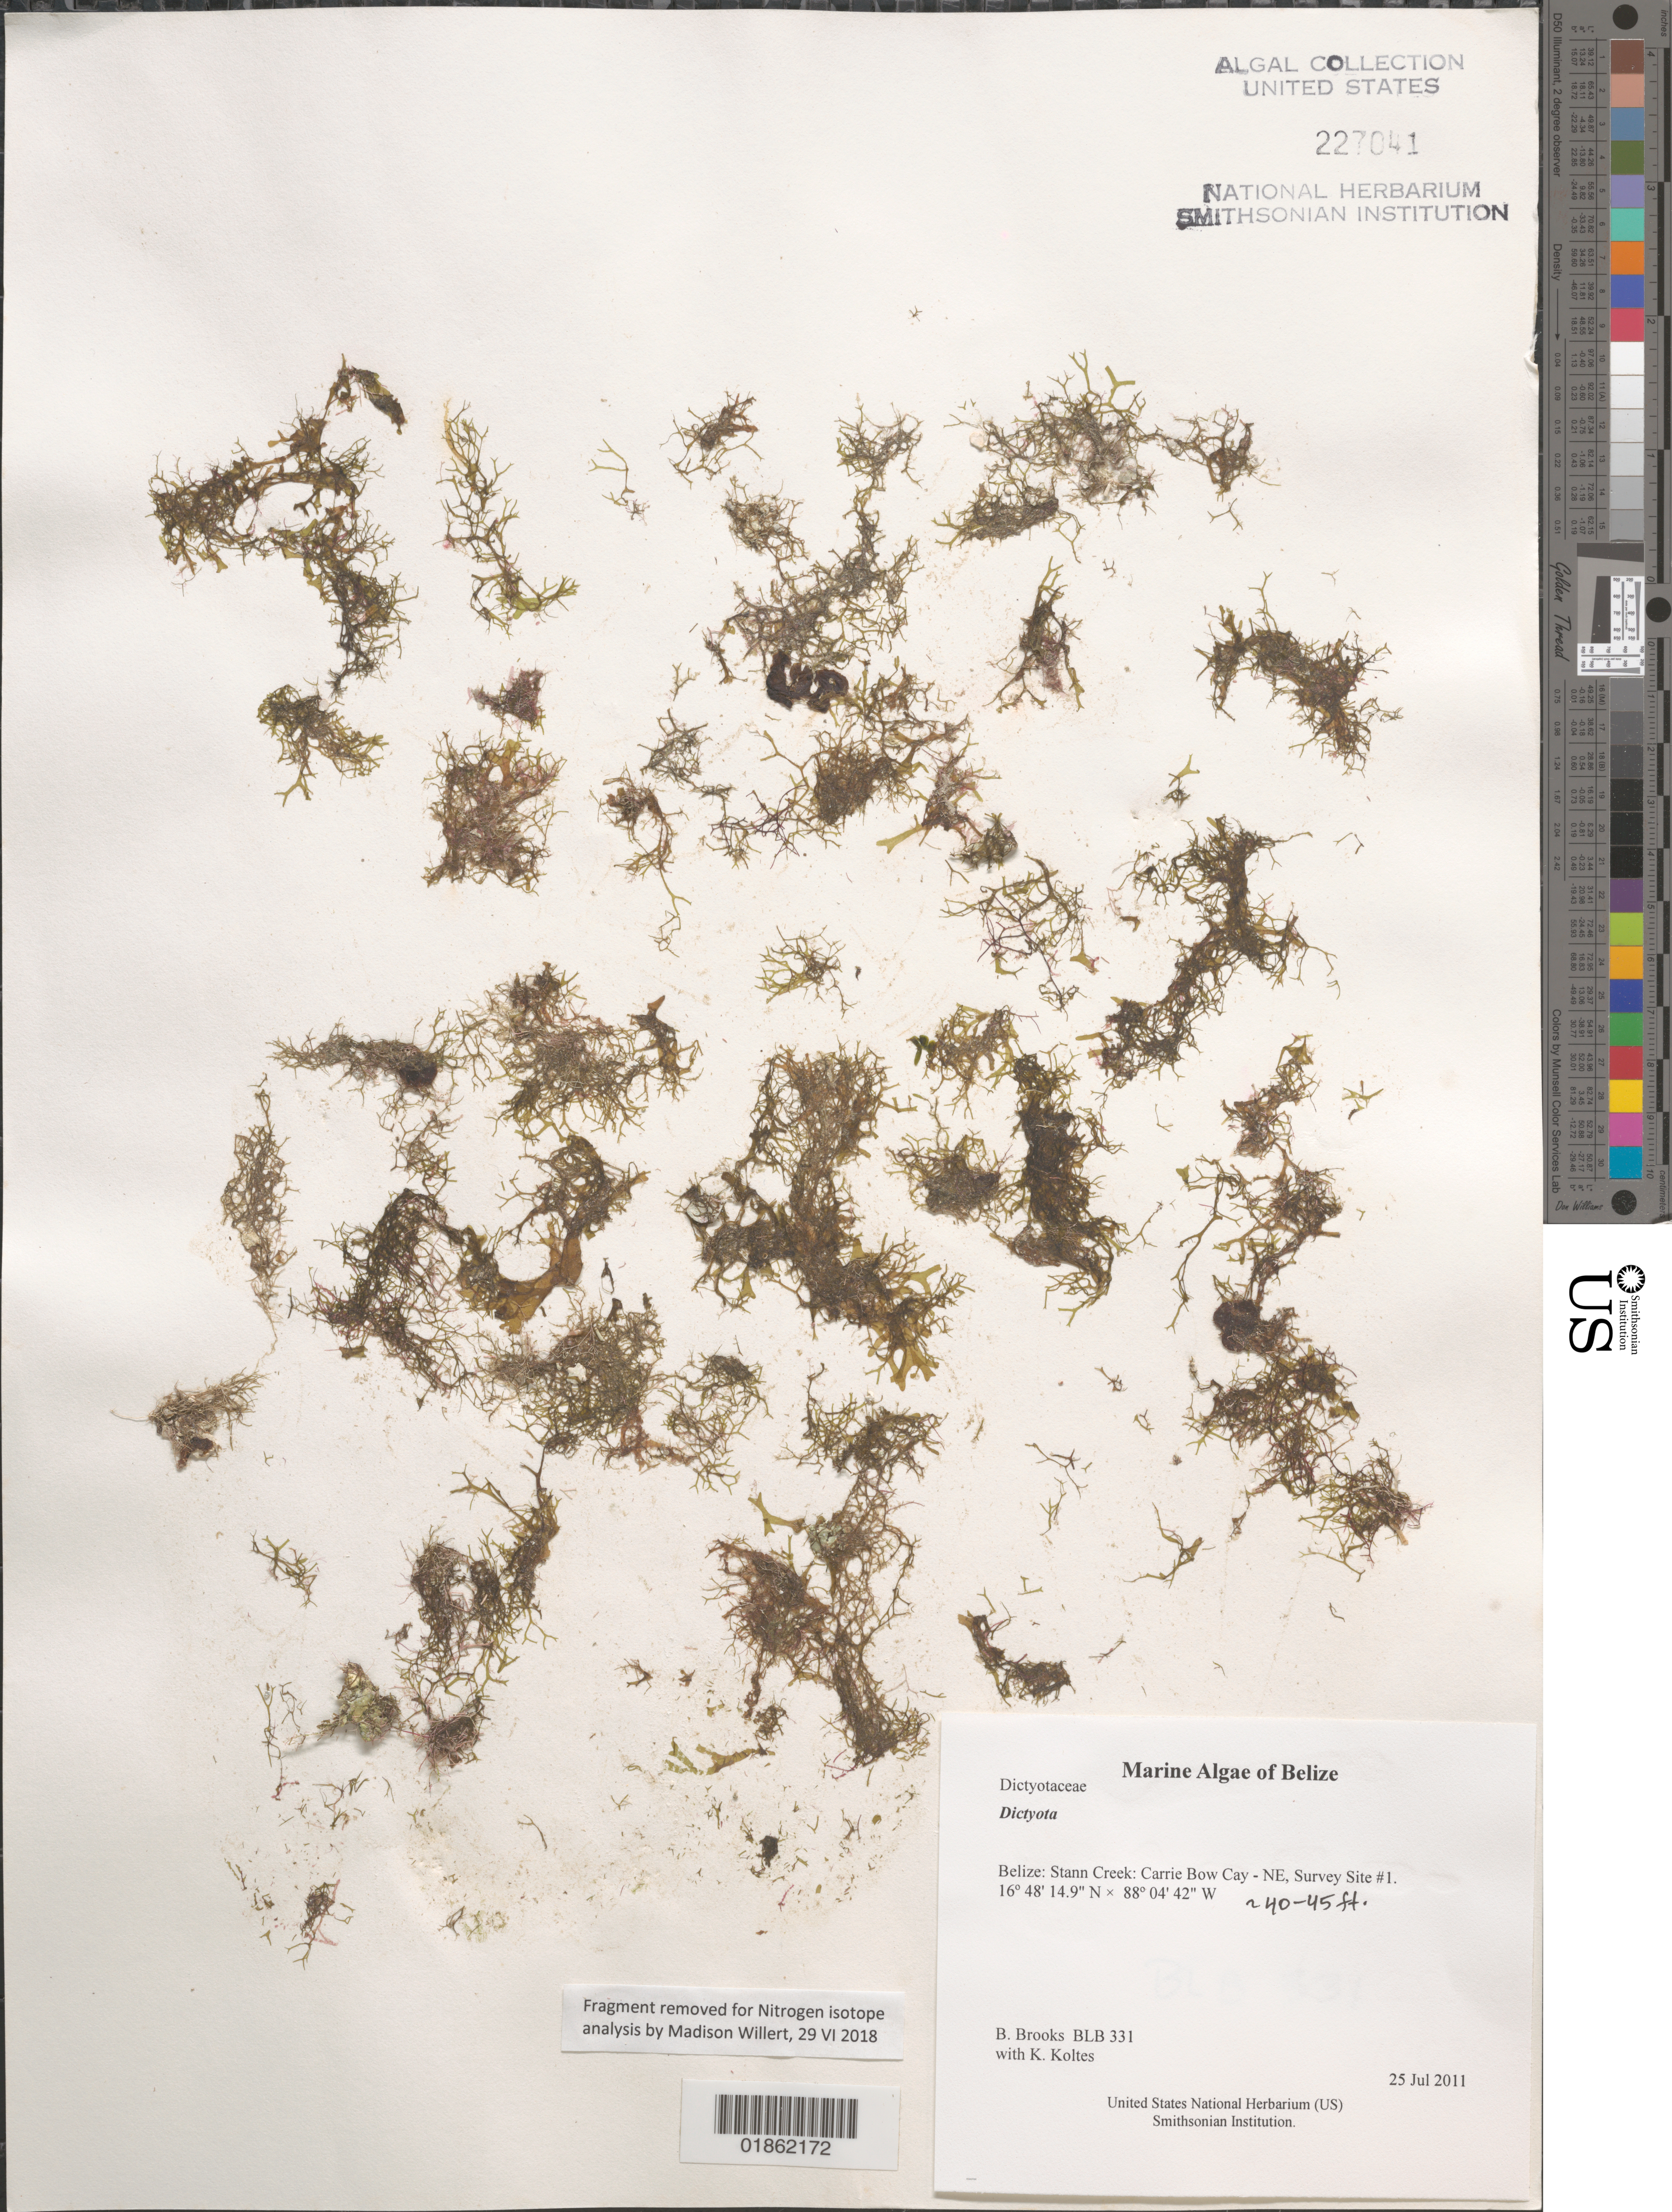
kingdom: Chromista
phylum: Ochrophyta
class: Phaeophyceae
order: Dictyotales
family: Dictyotaceae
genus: Dictyota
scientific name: Dictyota sp.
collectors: B. Brooks & K. Koltes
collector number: BLB 331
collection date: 2011-07-25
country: Belize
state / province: Stann Creek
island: Carrie Bow Cay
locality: Carrie Bow Cay - NE, Survey Site #1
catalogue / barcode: US 227041